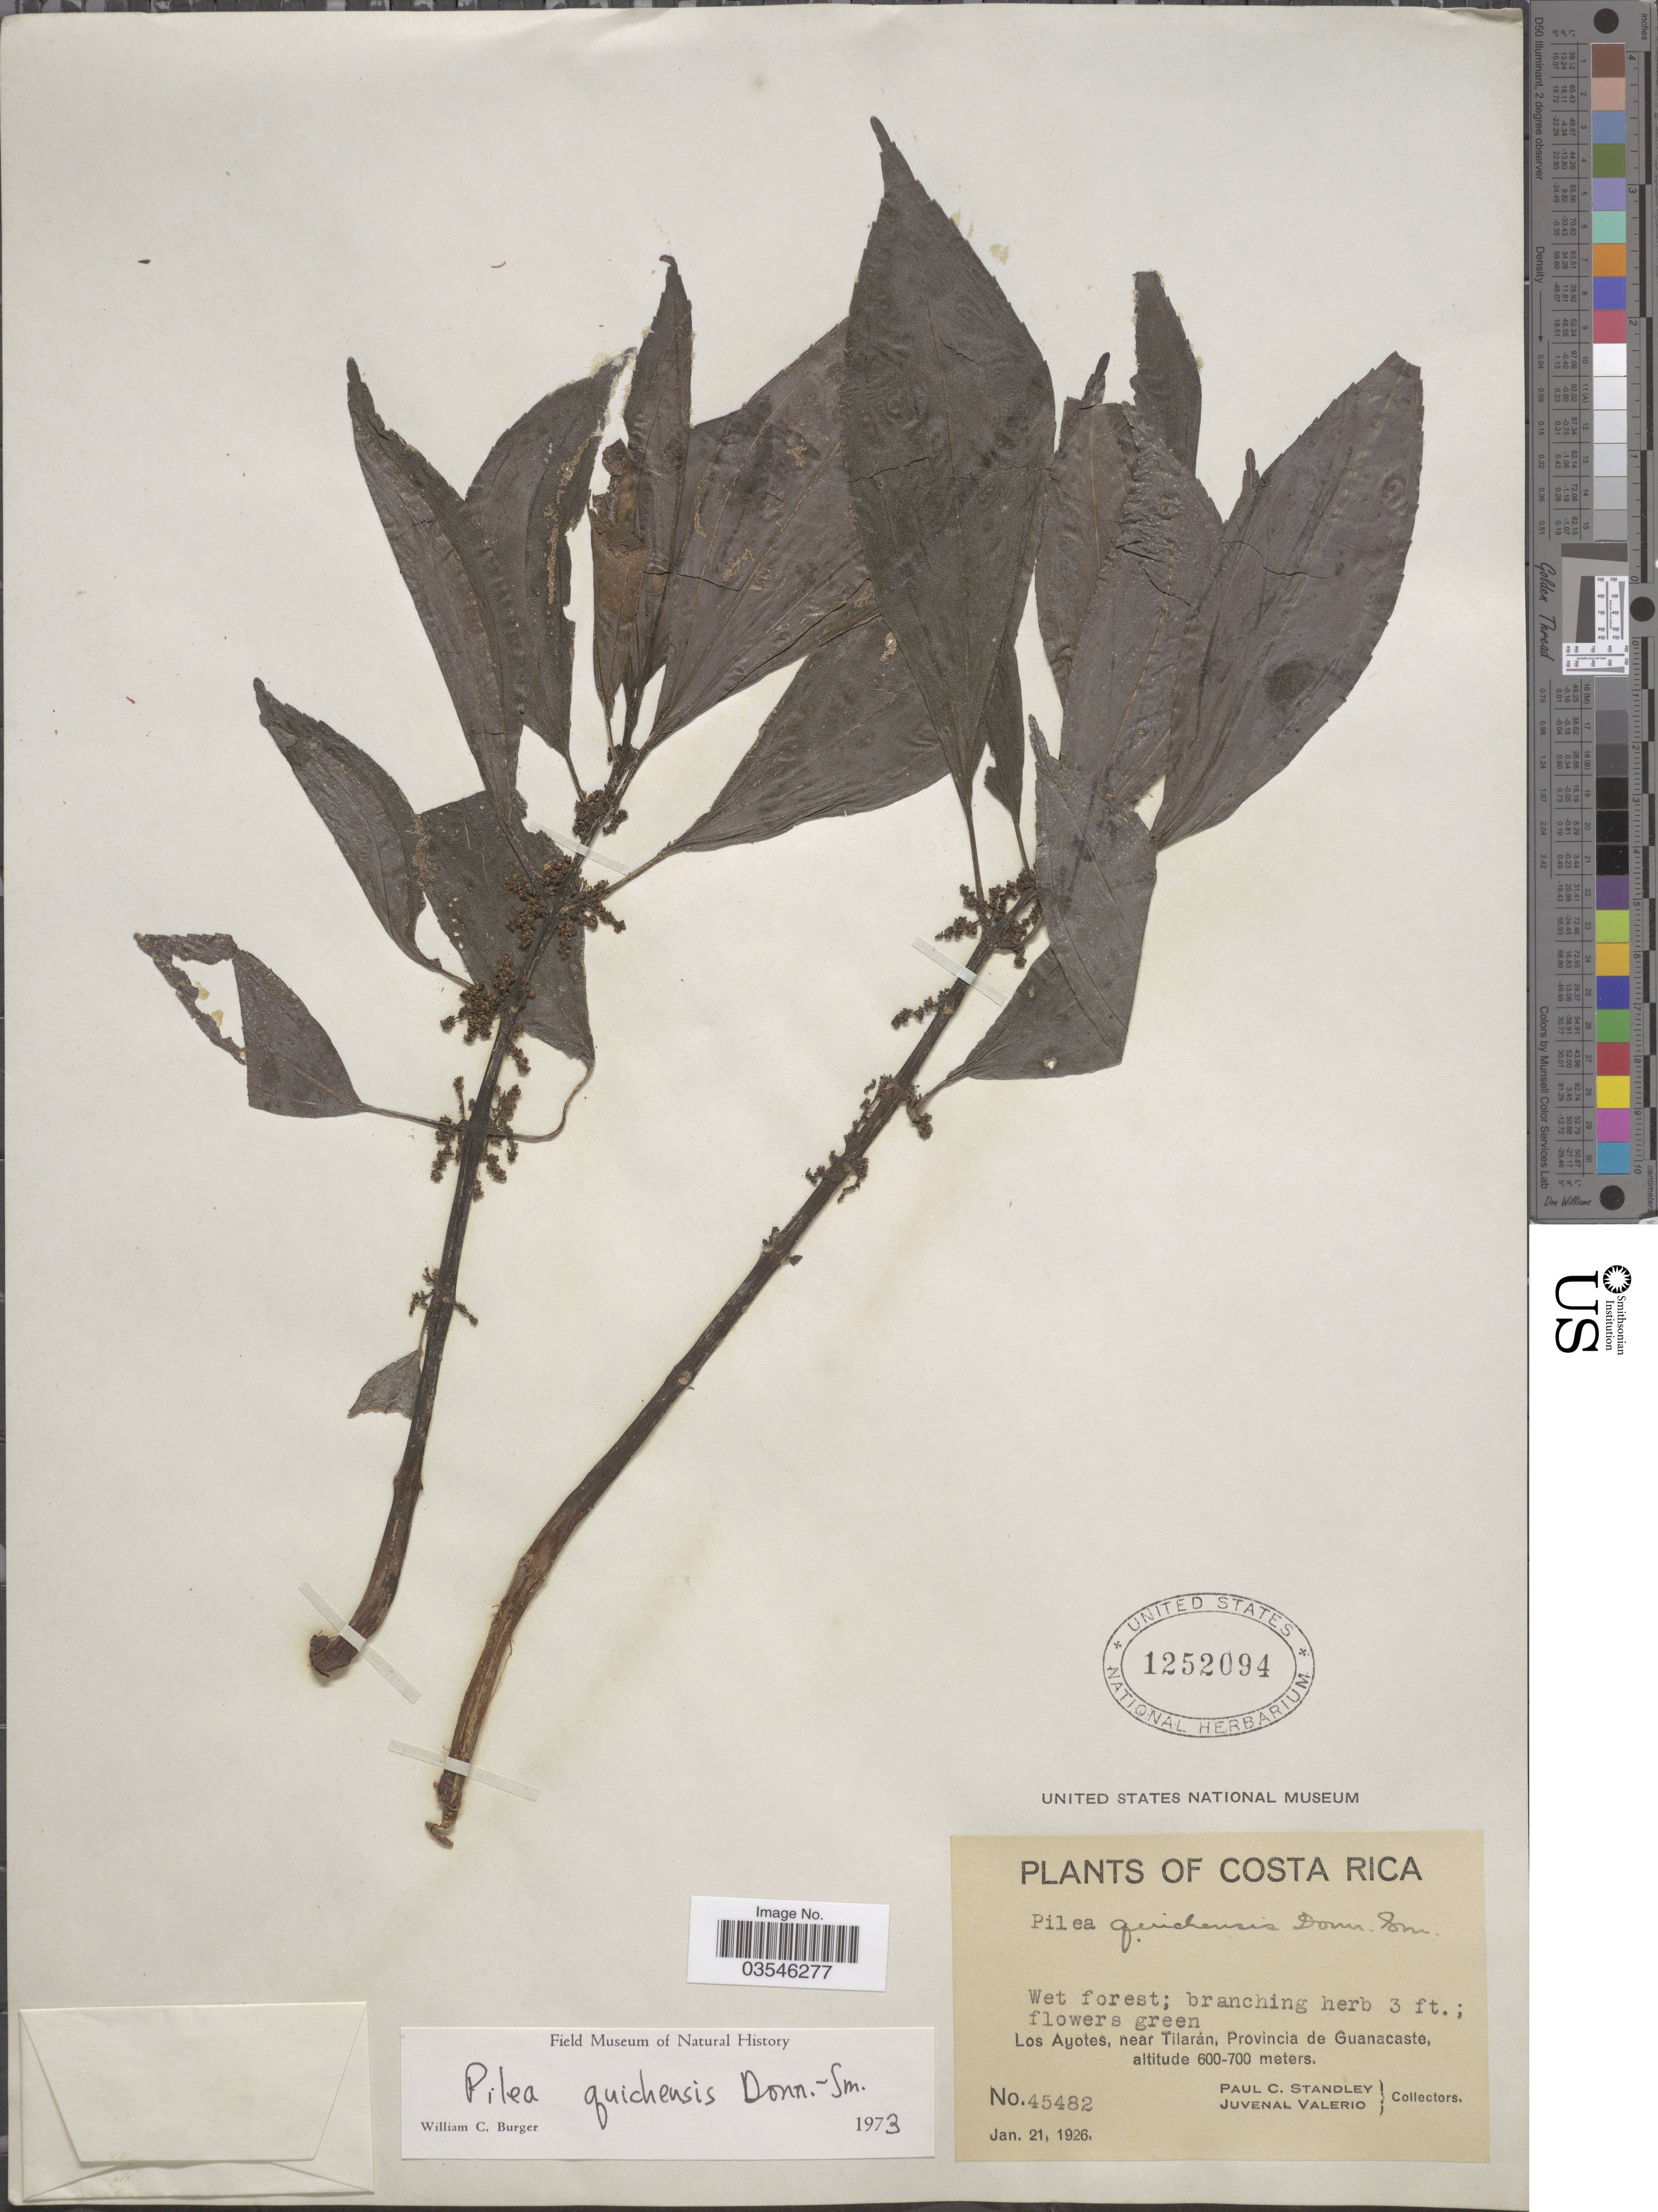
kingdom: Plantae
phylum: Tracheophyta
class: Magnoliopsida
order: Rosales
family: Urticaceae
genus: Pilea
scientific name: Pilea quichensis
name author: Donn. Sm.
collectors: P. C. Standley & J. Valerio R.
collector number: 45482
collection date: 1926-01-21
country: Costa Rica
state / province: Guanacaste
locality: Los Ayotes, near Tilarán, Provincia de Guanacaste.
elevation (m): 600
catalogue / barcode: US 1252094